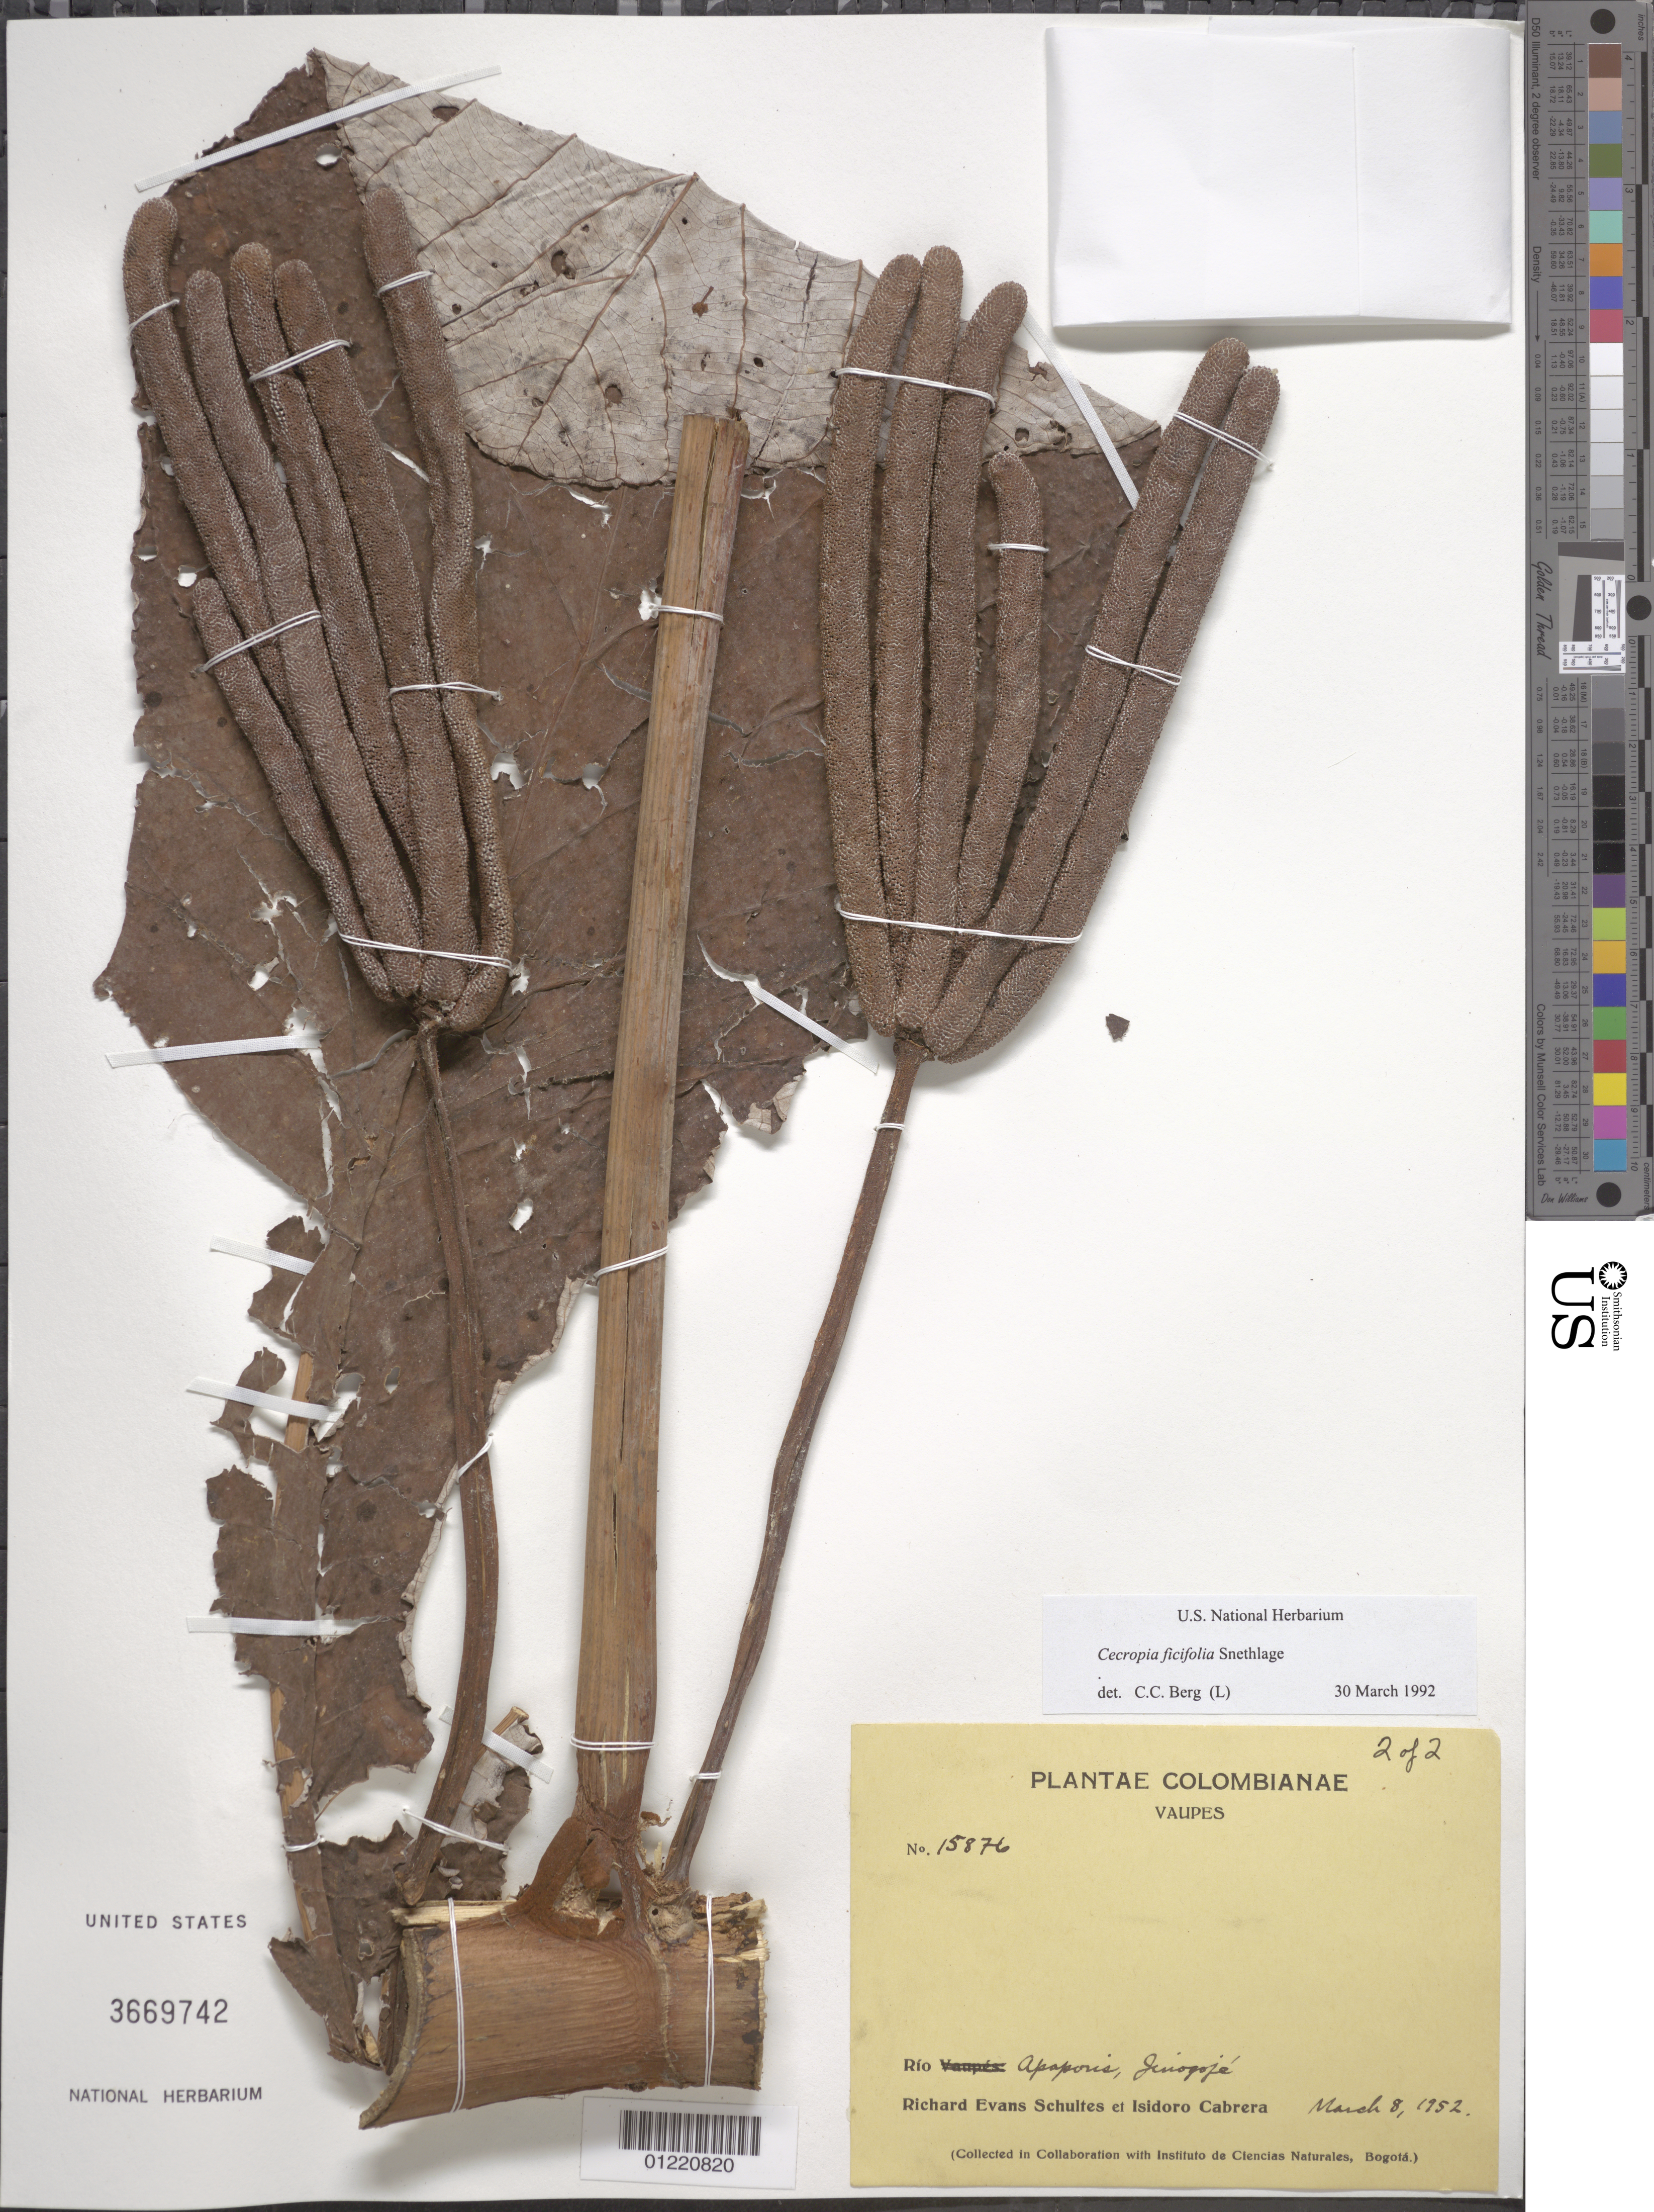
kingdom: Plantae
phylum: Tracheophyta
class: Magnoliopsida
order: Rosales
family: Urticaceae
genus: Cecropia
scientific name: Cecropia ficifolia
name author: Snethlage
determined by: Berg, C. C.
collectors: R. E. Schultes & I. Cabrera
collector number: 15876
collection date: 1952-03-08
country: Colombia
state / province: Vaupés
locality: Rip Apaporis, Jinogojé.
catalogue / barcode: US 3669742